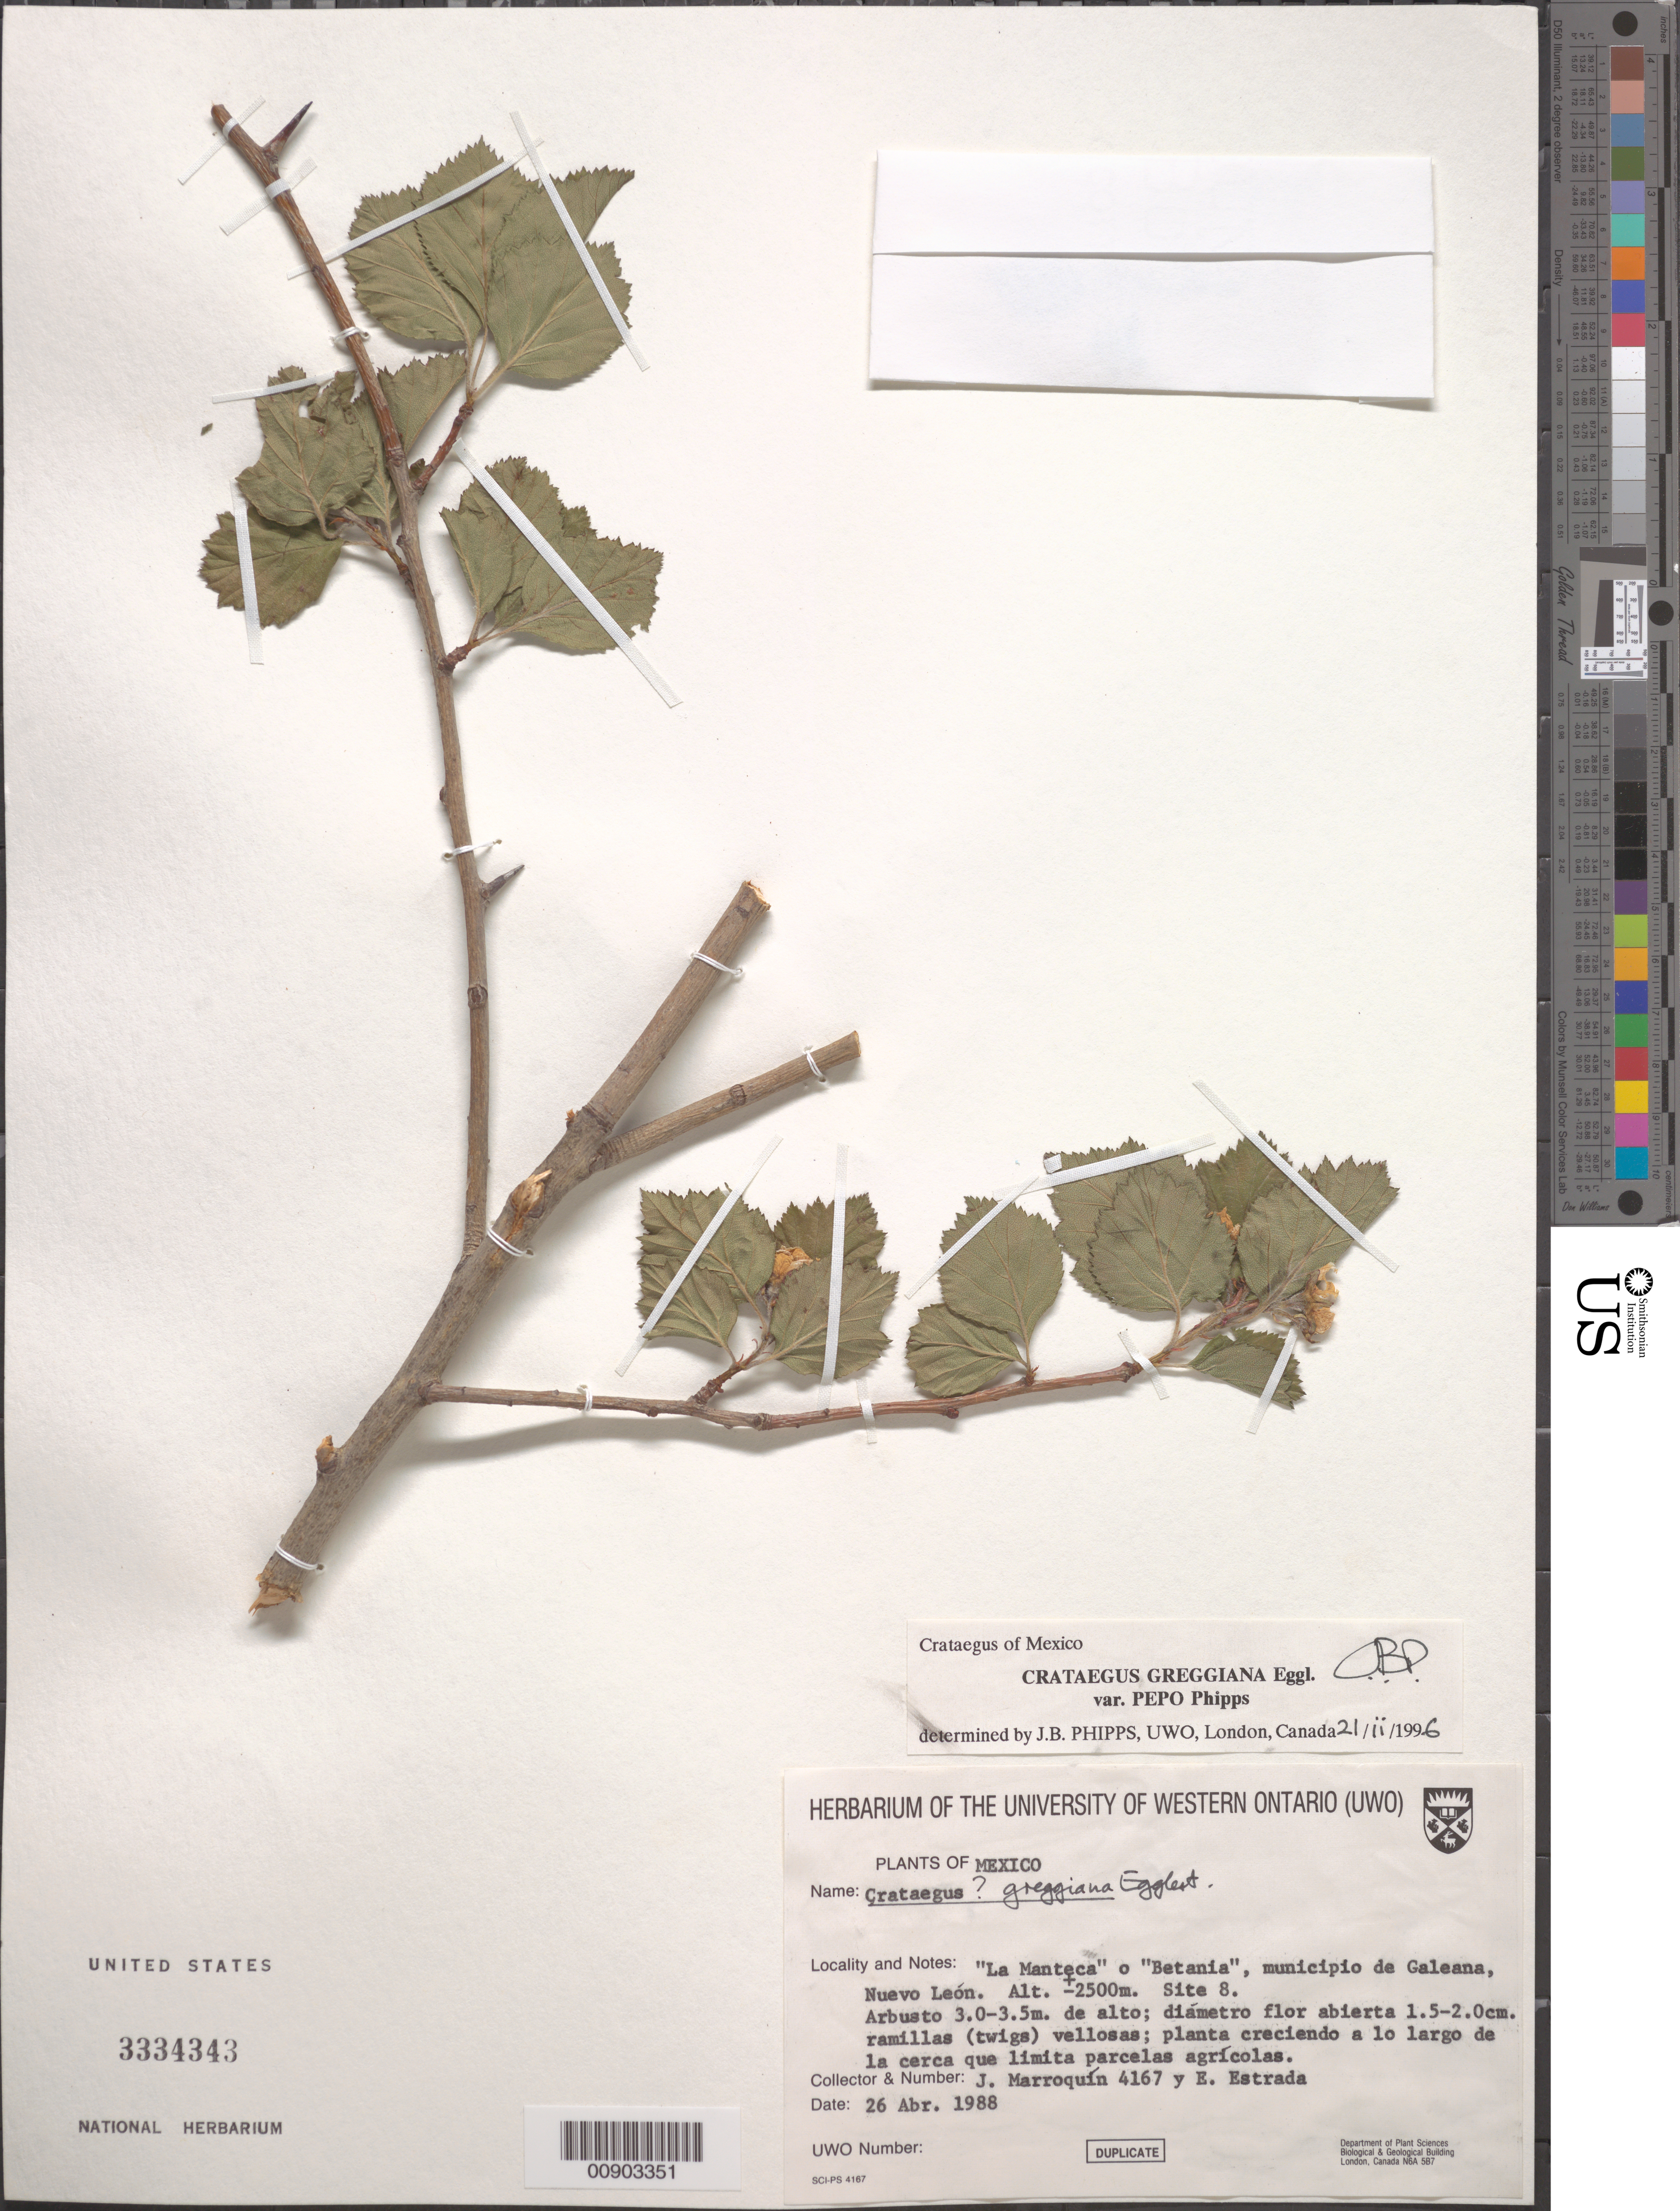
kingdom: Plantae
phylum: Tracheophyta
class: Magnoliopsida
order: Rosales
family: Rosaceae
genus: Crataegus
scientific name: Crataegus greggiana var. pepo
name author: J.B. Phipps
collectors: J. Marroquin & E. Estrada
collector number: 4167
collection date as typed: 26 Apr 1988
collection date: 1988-04-26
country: Mexico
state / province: Nuevo León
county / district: Galeana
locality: La Manteca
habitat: Planta creciendo a lo largo de la cerca que limita parcelas agrícolas.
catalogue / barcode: US 3334343